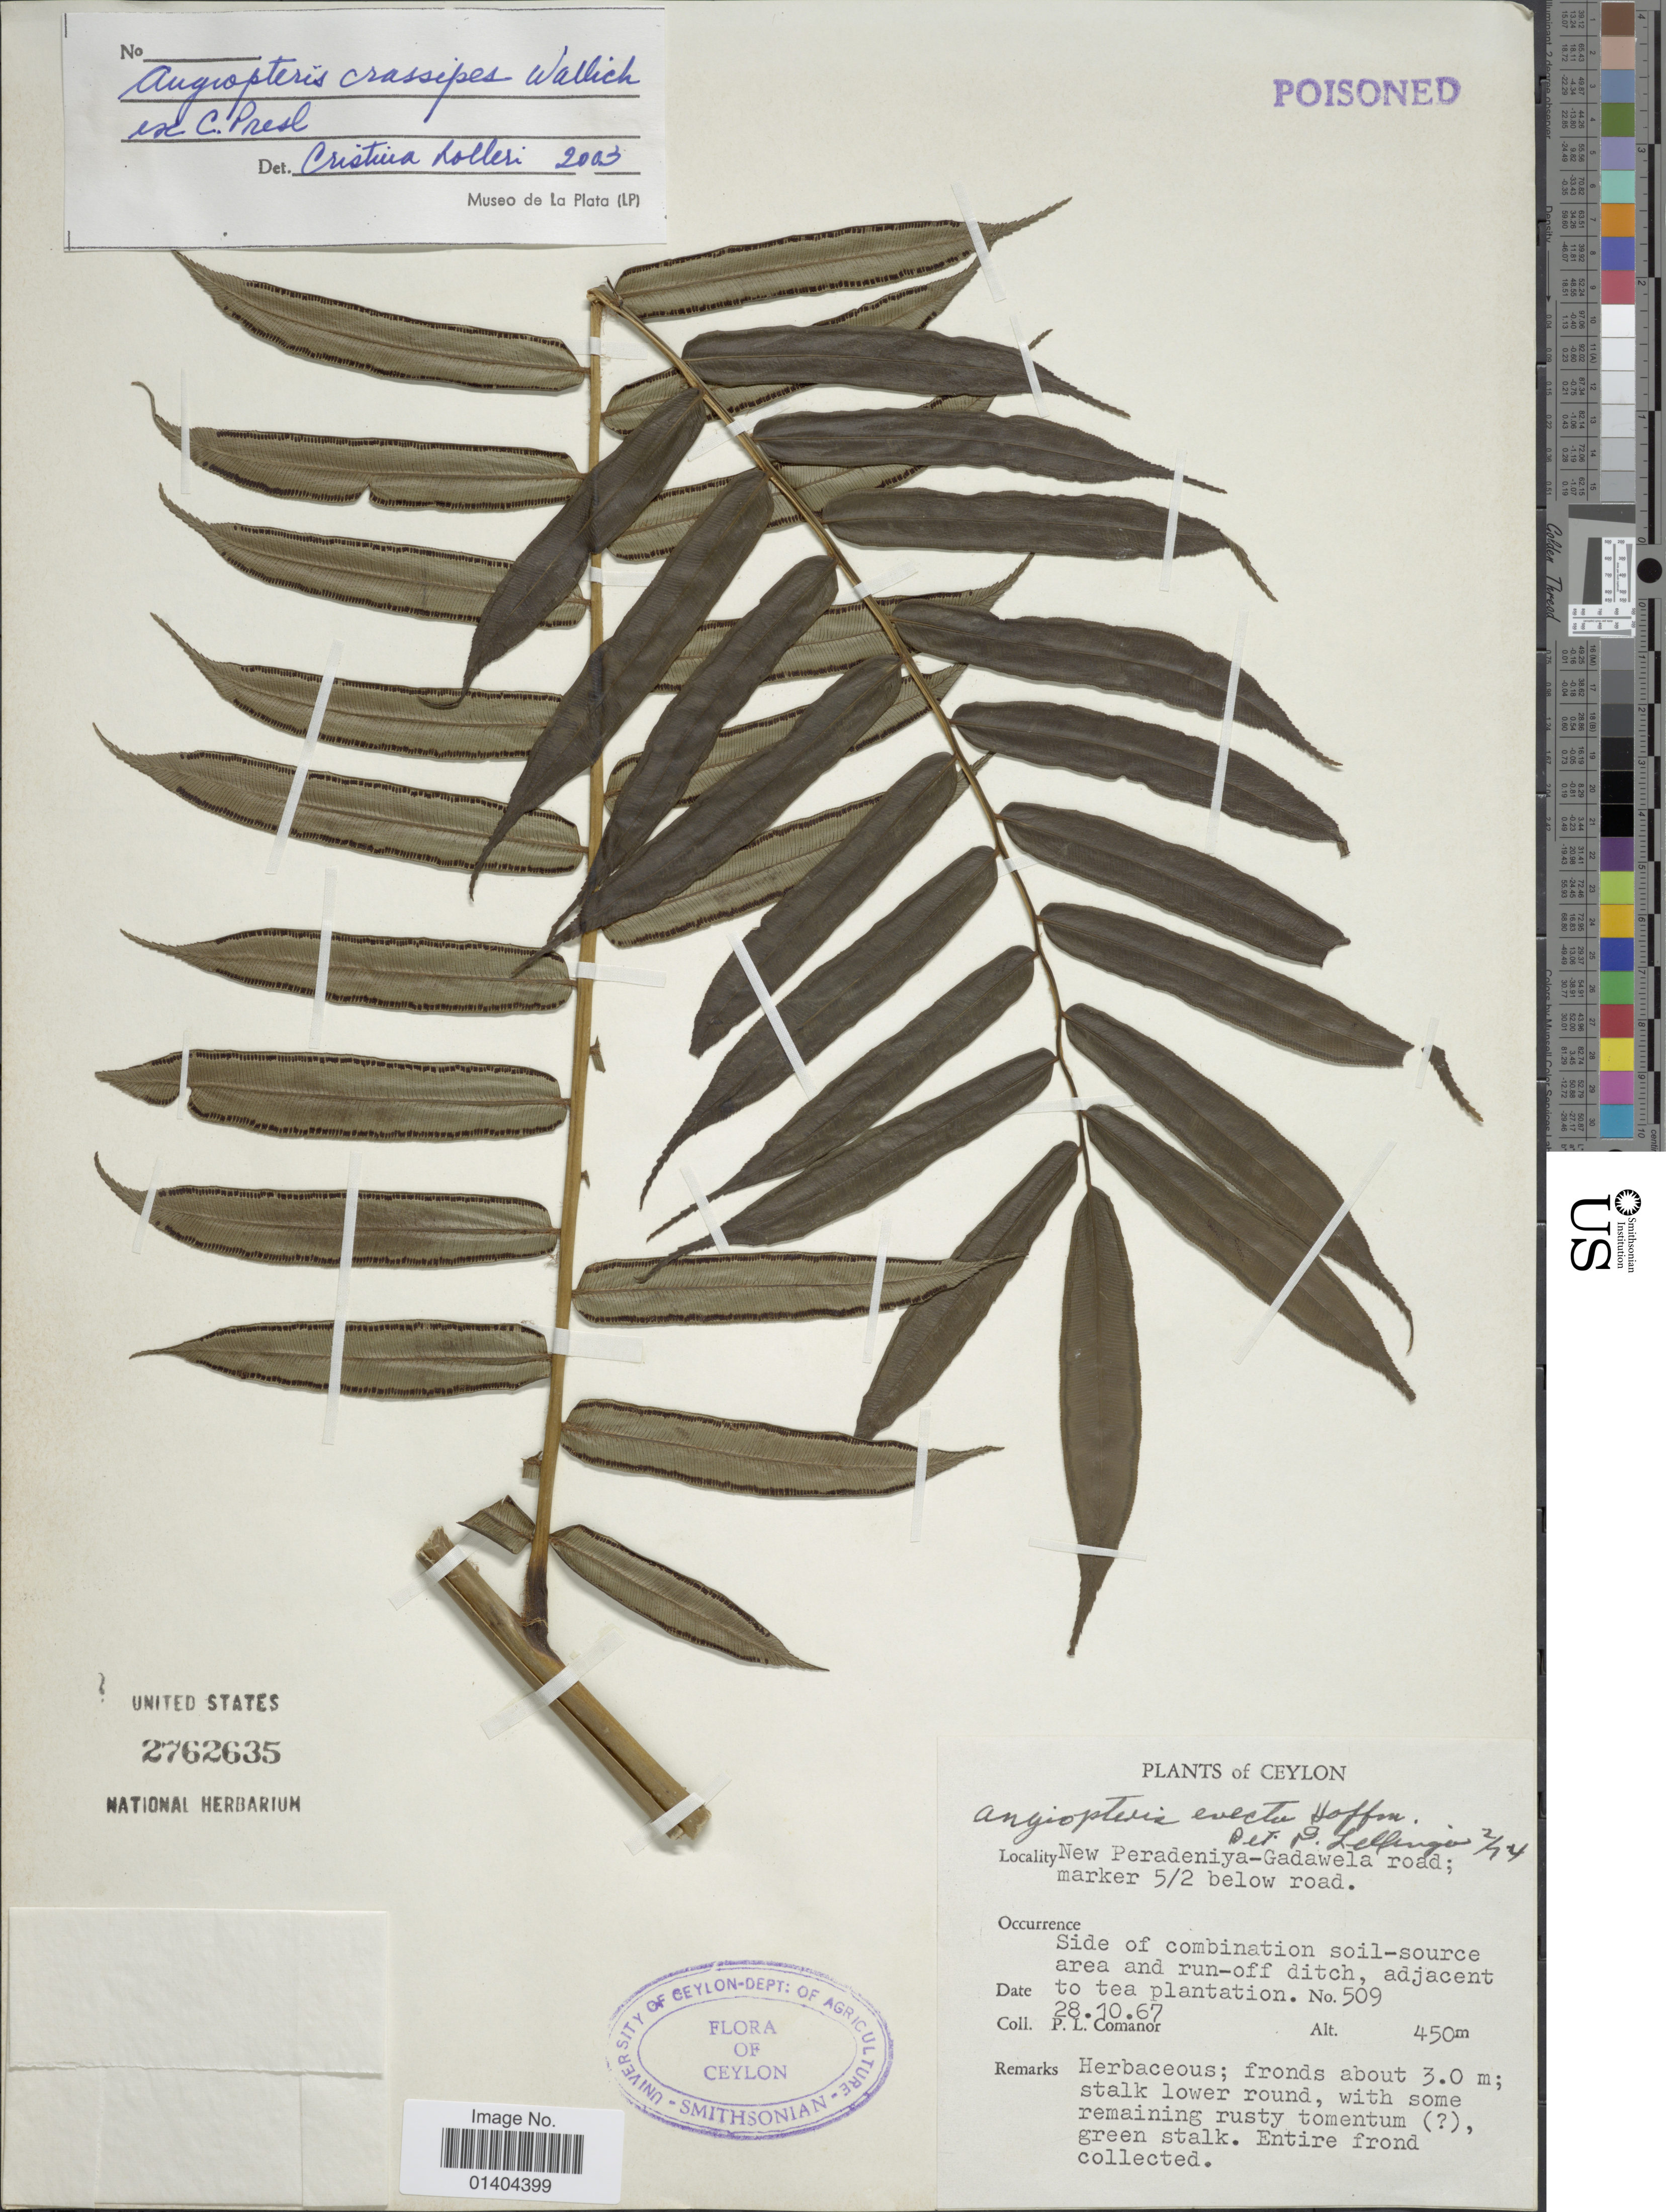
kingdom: Plantae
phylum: Tracheophyta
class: Polypodiopsida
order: Marattiales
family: Marattiaceae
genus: Angiopteris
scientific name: Angiopteris crassipes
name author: Wall. ex C. Presl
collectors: P. Comanor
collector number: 509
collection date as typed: Transcribed d/m/y: 27/10/67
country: Sri Lanka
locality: New Peradeniya gadawela road; marker 5/2 below road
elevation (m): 450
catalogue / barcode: US 2762635